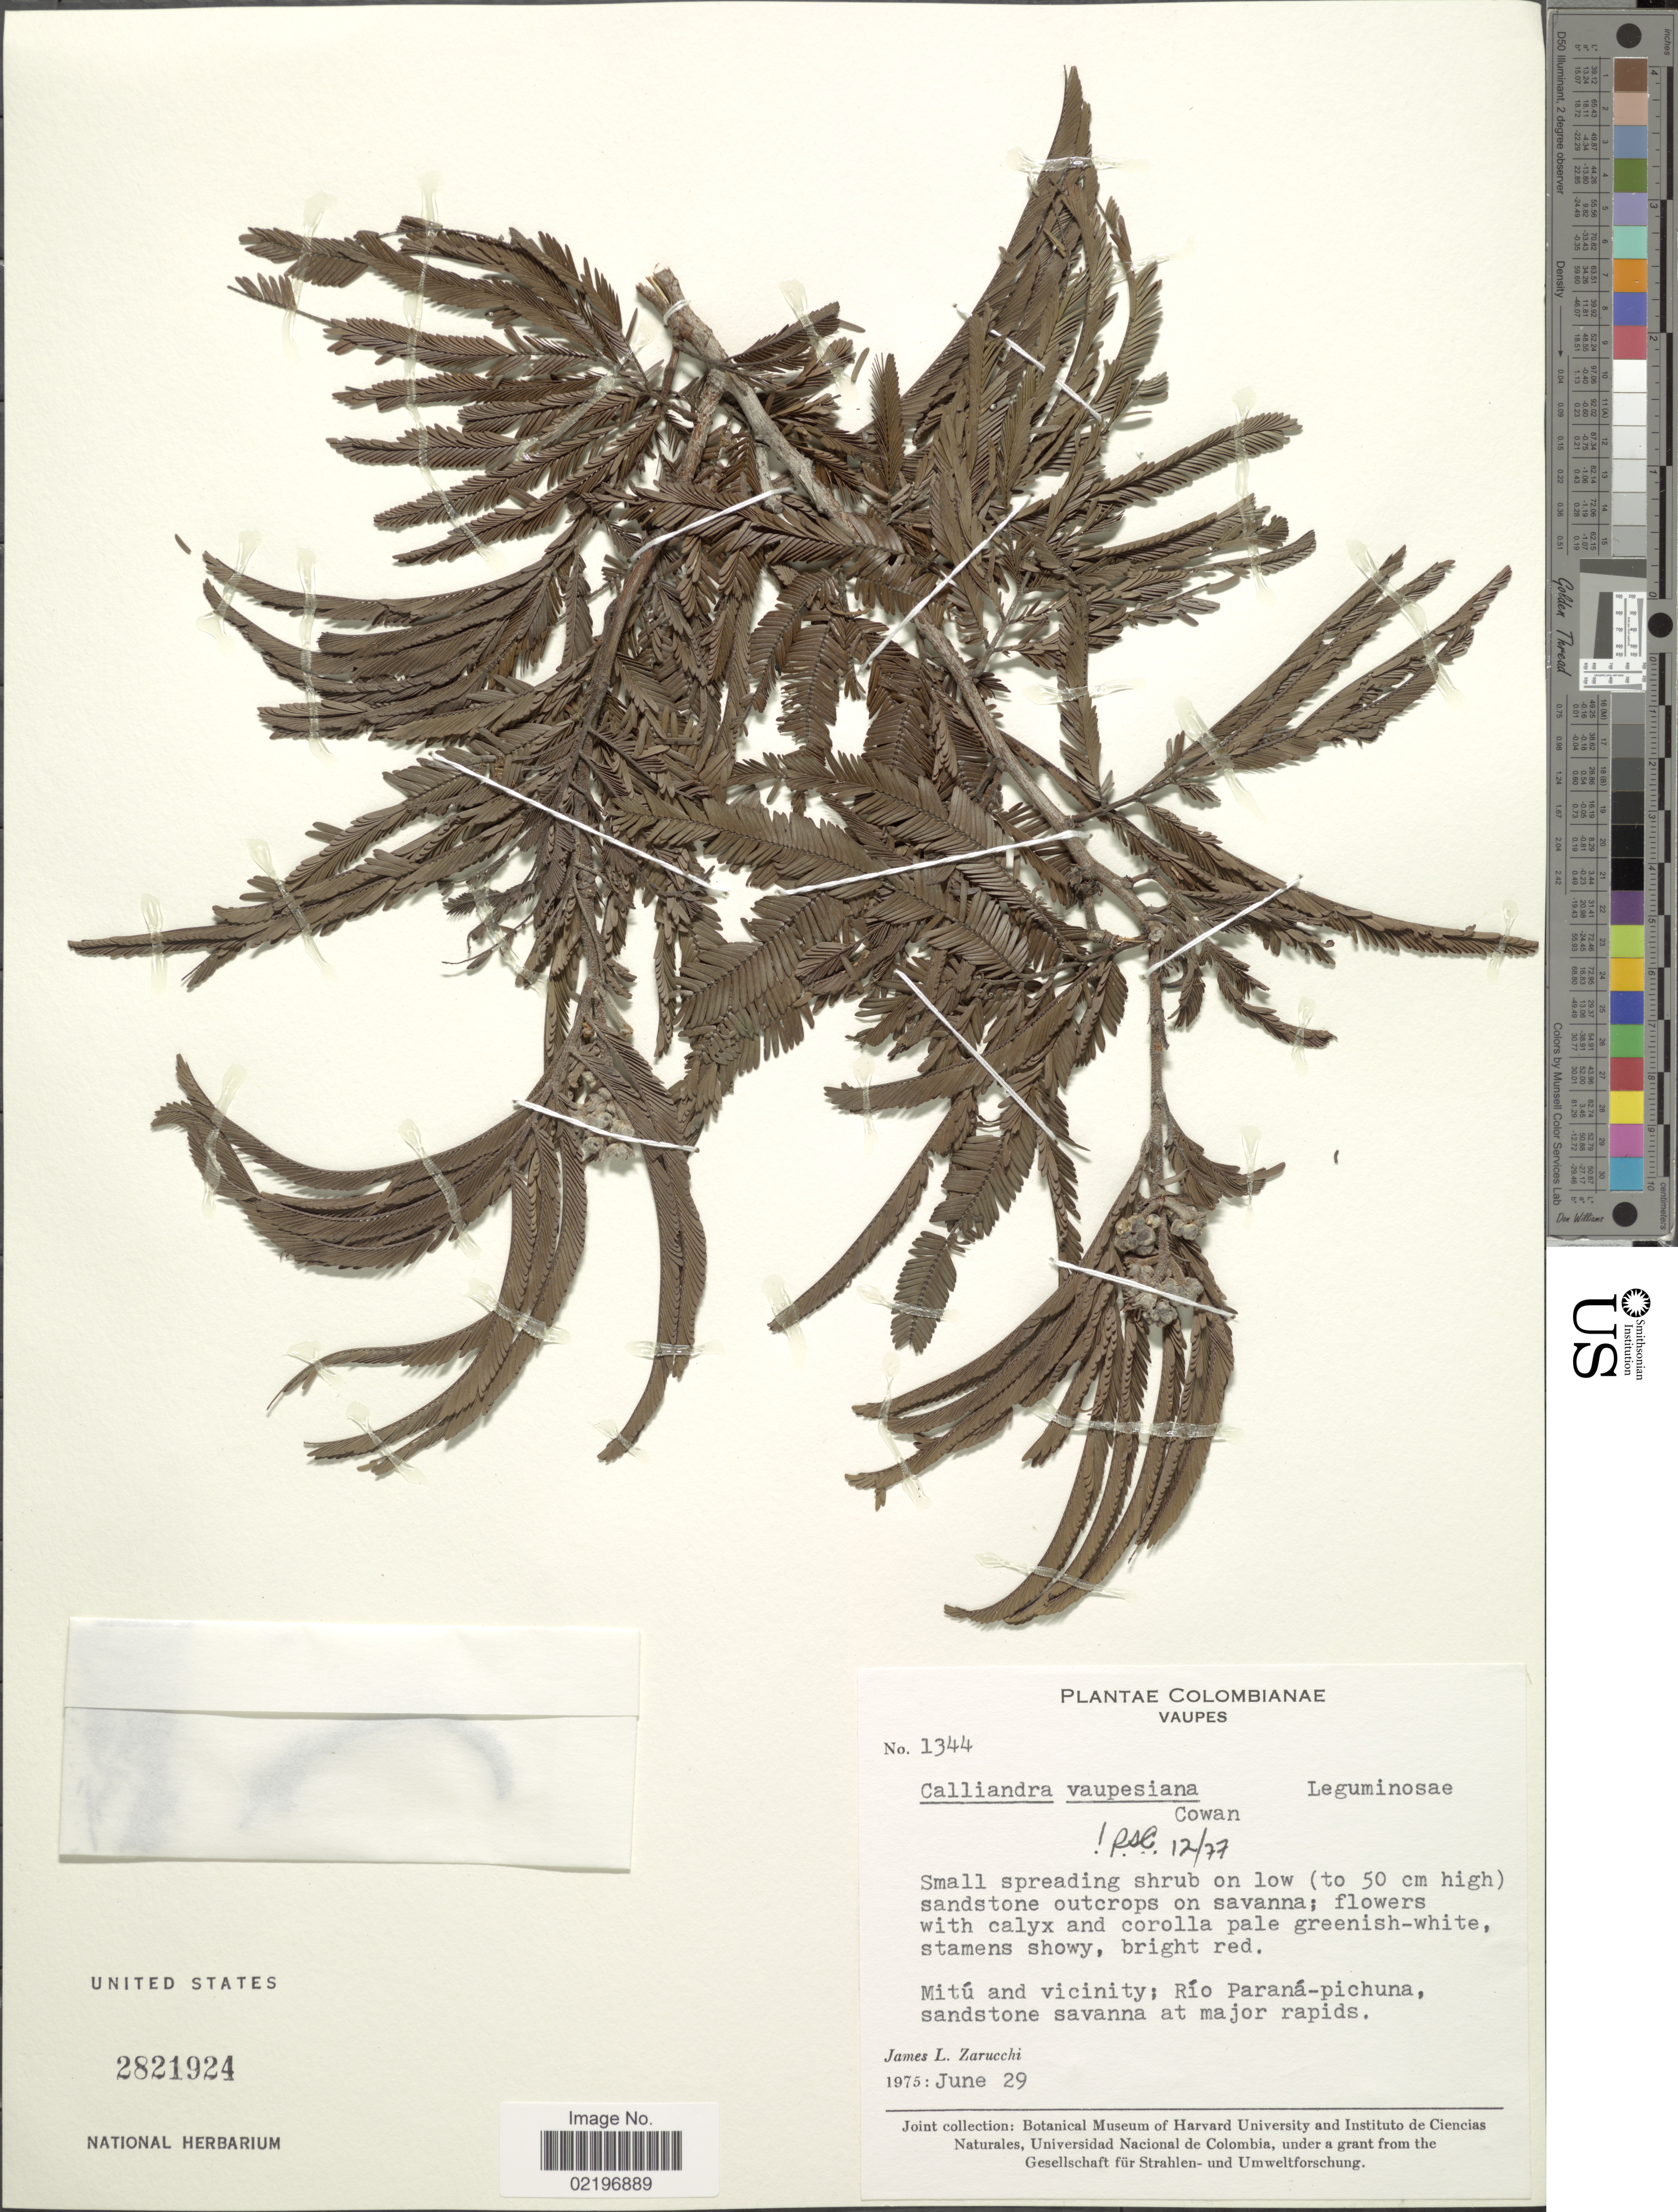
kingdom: Plantae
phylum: Tracheophyta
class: Magnoliopsida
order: Fabales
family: Fabaceae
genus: Calliandra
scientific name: Calliandra vaupesiana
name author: R.S. Cowan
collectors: J. L. Zarucchi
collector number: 1344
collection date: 1975-06-29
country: Colombia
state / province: Vaupés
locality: Colombianae. Vaupes. Mitu and vicinity; lower Rio Parana-pichuna, sandstone savanna at major rapids.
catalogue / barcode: US 2821924